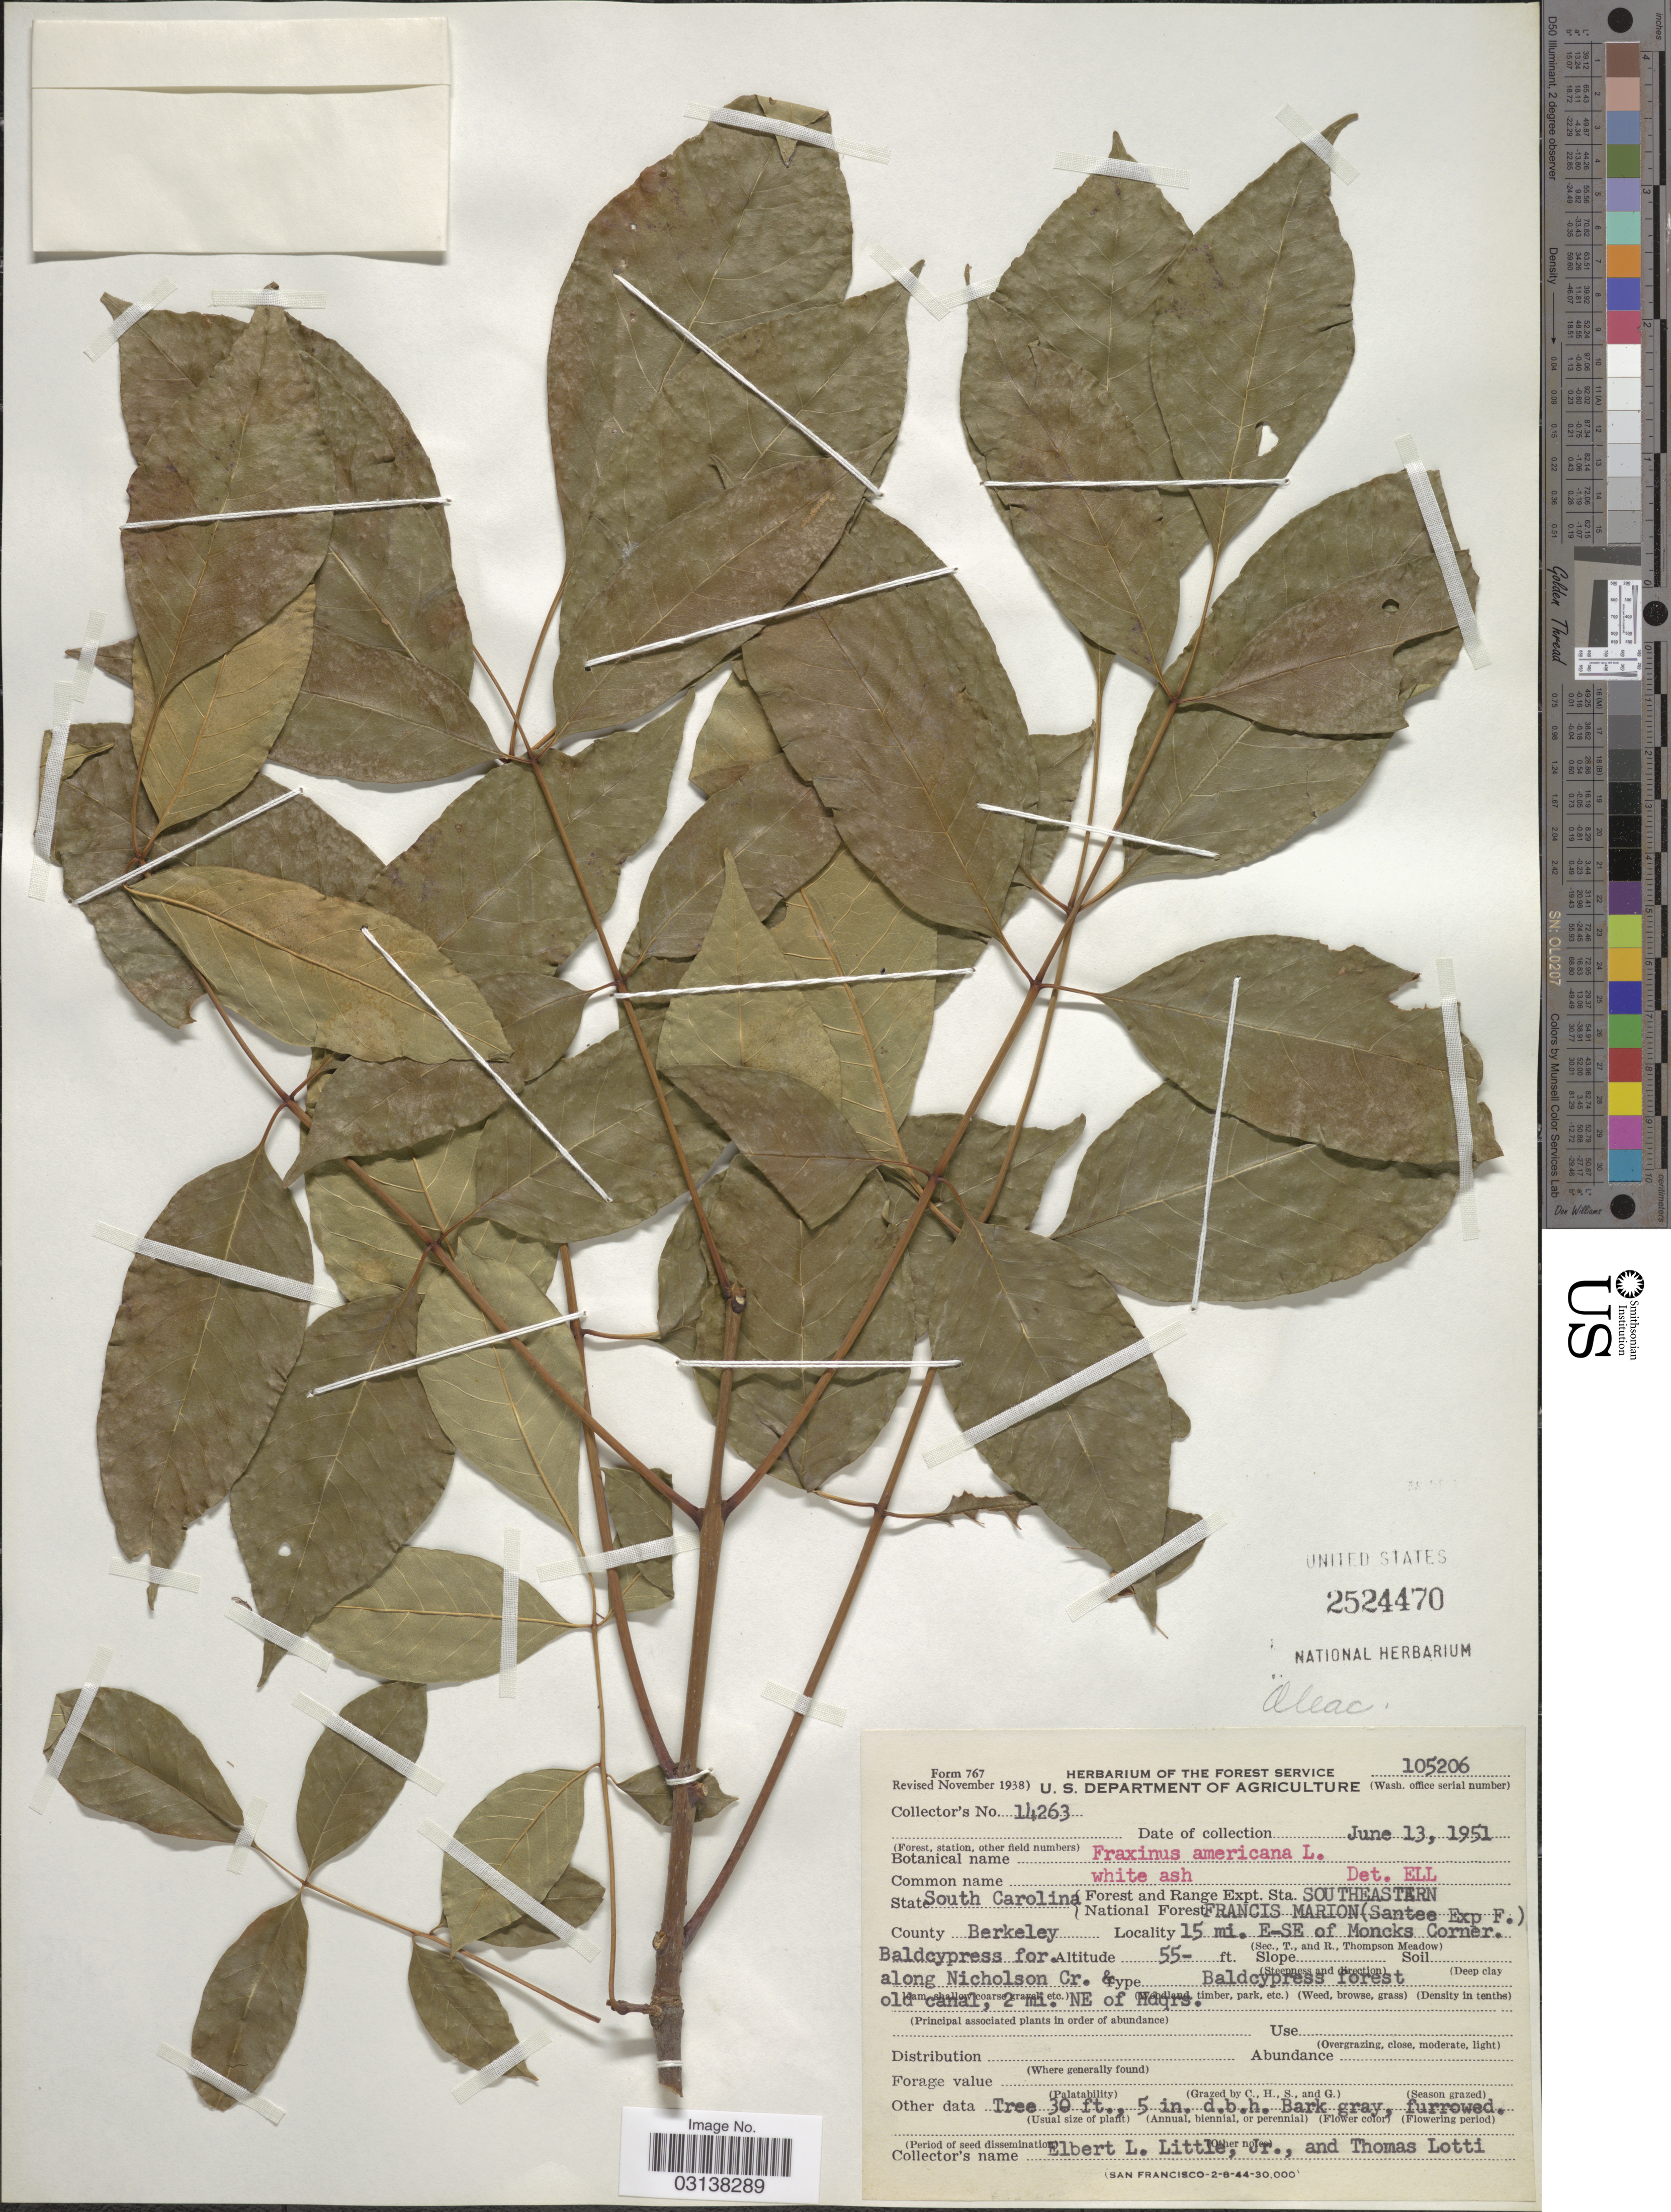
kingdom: Plantae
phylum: Tracheophyta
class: Magnoliopsida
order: Lamiales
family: Oleaceae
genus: Fraxinus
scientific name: Fraxinus americana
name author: L.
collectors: E. L. Little & T. Lotti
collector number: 14263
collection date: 1951-06-13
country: United States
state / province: South Carolina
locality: Forest and Range Expt. Sta. Southeastern, National Forest Francis Marion (Santee Exp F.), County Berkeley, 15 mi. E-SE of Moncks Corner. Baldcypress for.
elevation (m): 17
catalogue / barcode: US 2524470